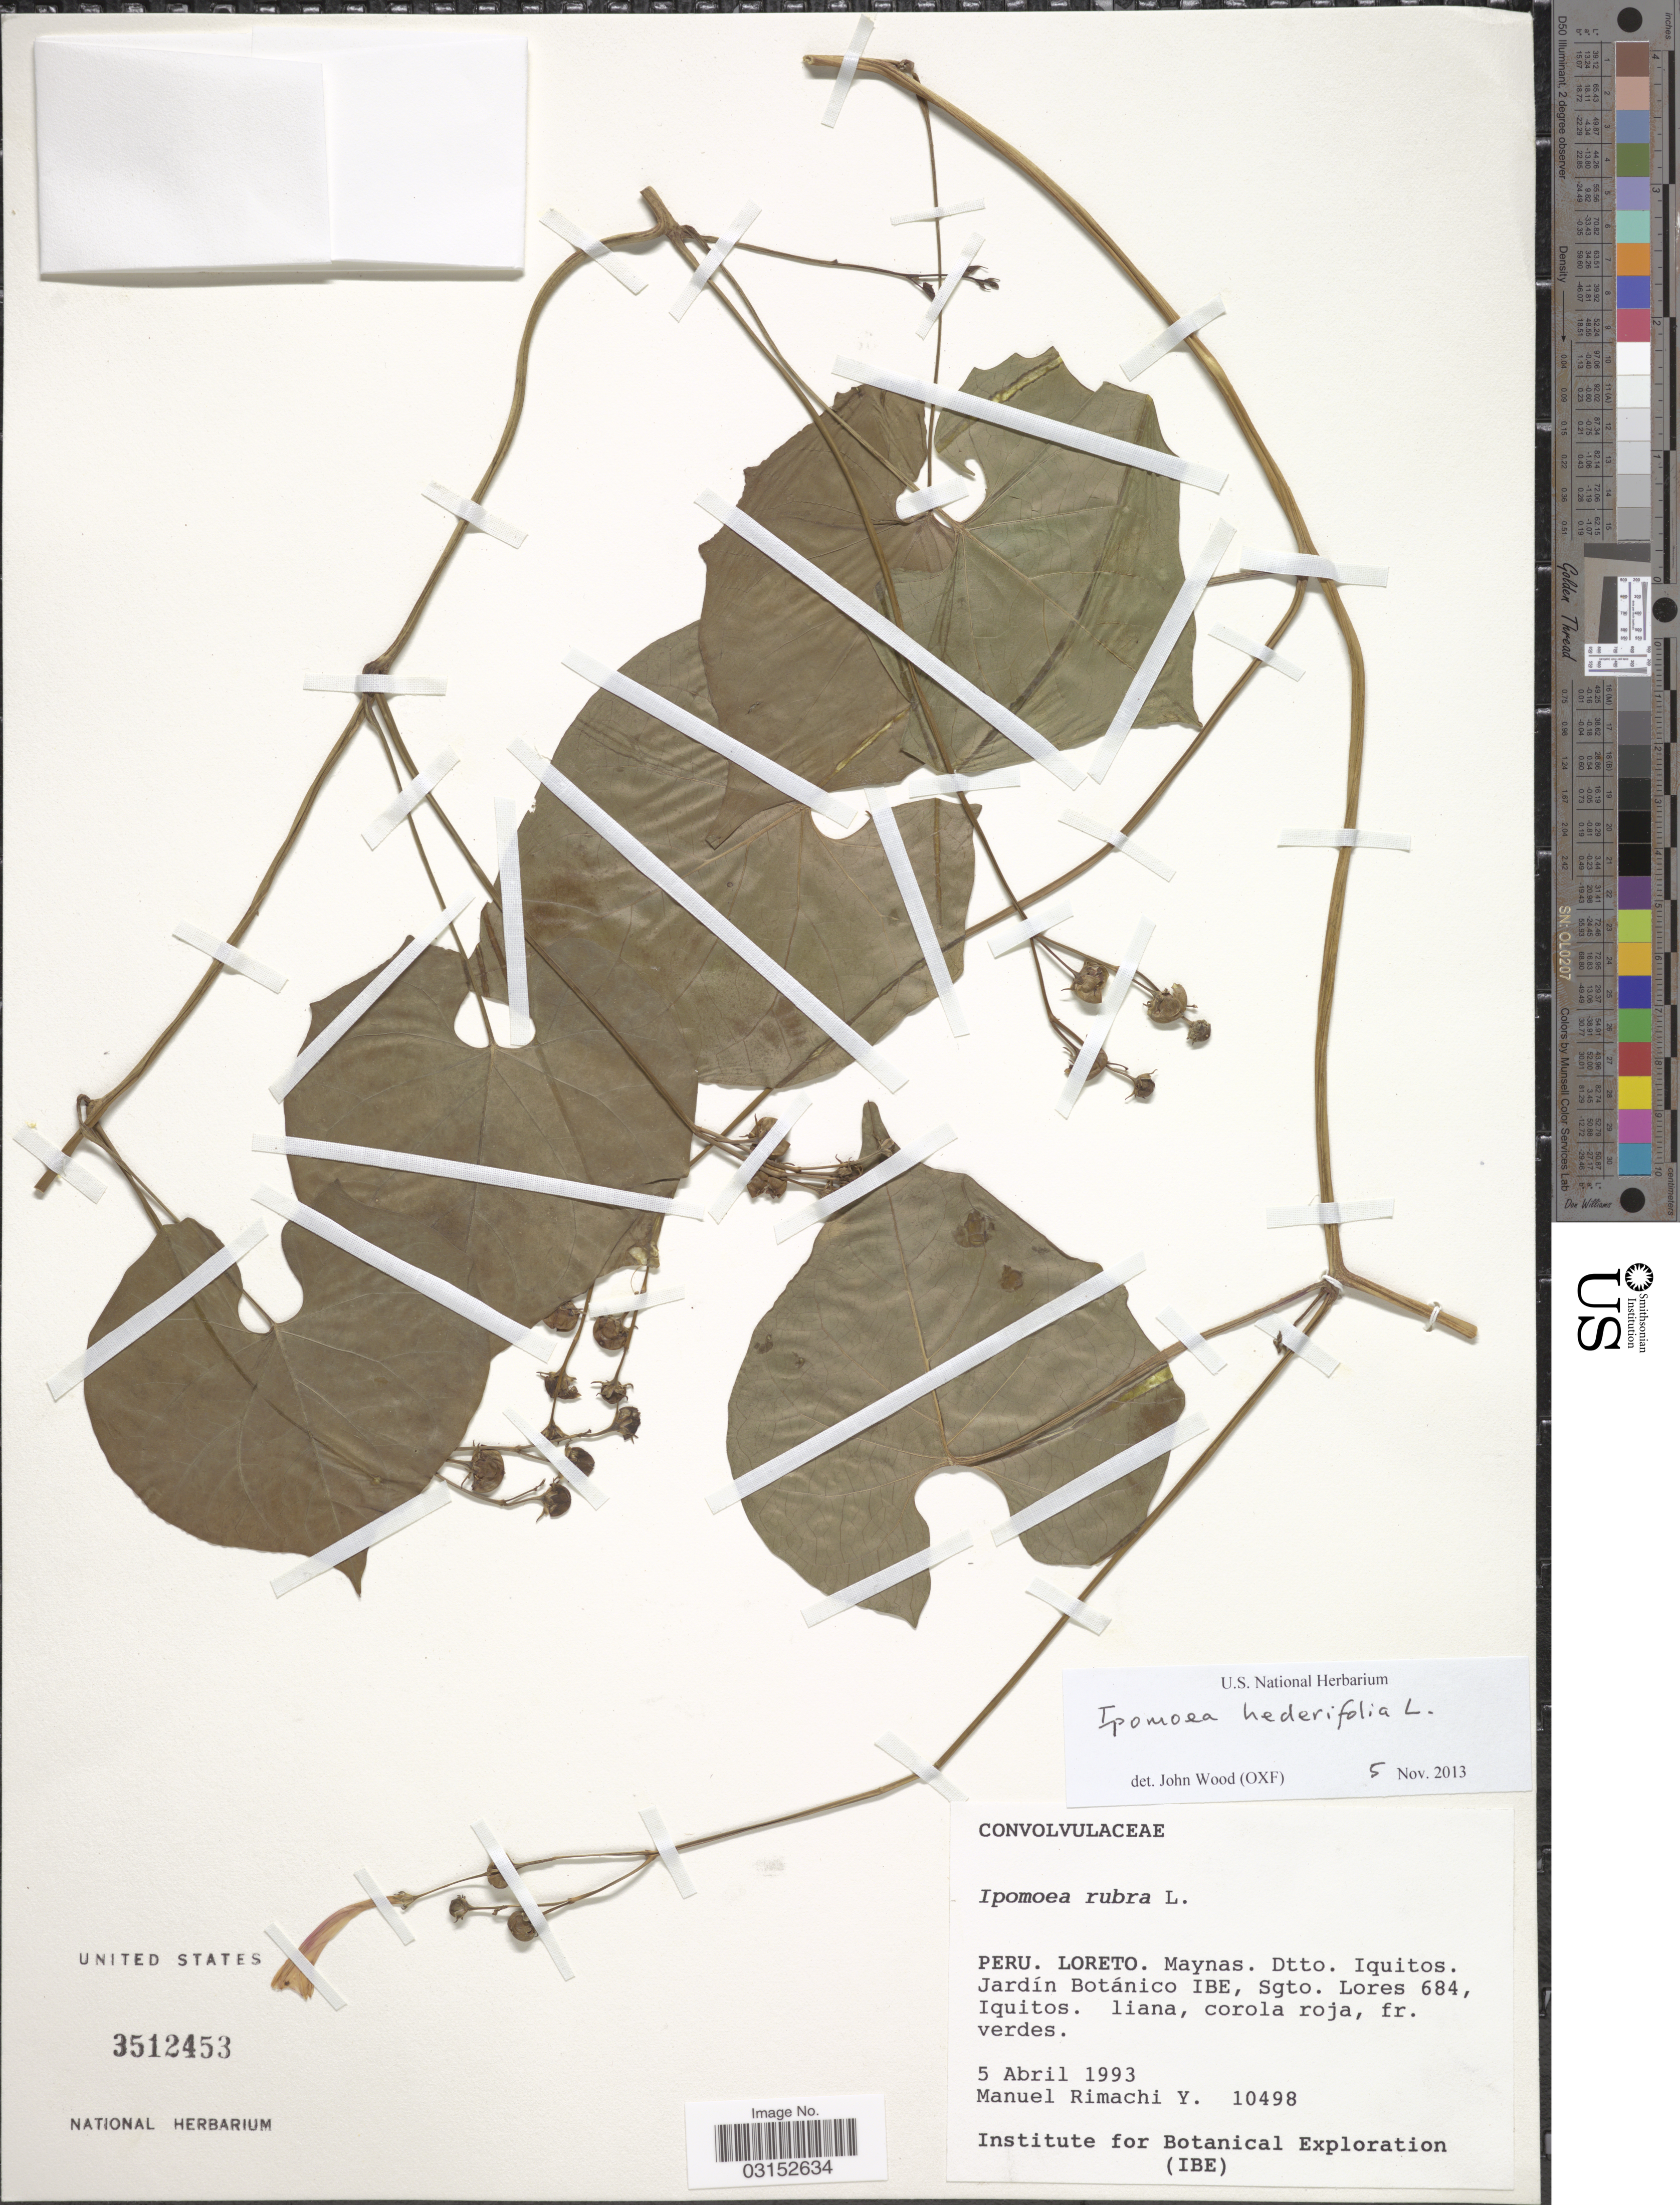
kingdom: Plantae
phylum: Tracheophyta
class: Magnoliopsida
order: Solanales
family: Convolvulaceae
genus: Ipomoea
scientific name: Ipomoea hederifolia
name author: L.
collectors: M. Rimachi Y.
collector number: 10498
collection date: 1993-04-05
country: Peru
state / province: Loreto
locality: Maynas: Dtto. Iquitos. Jardín Botánico IBE, Sgto. Lores 684, Iquitos.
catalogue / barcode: US 3512453